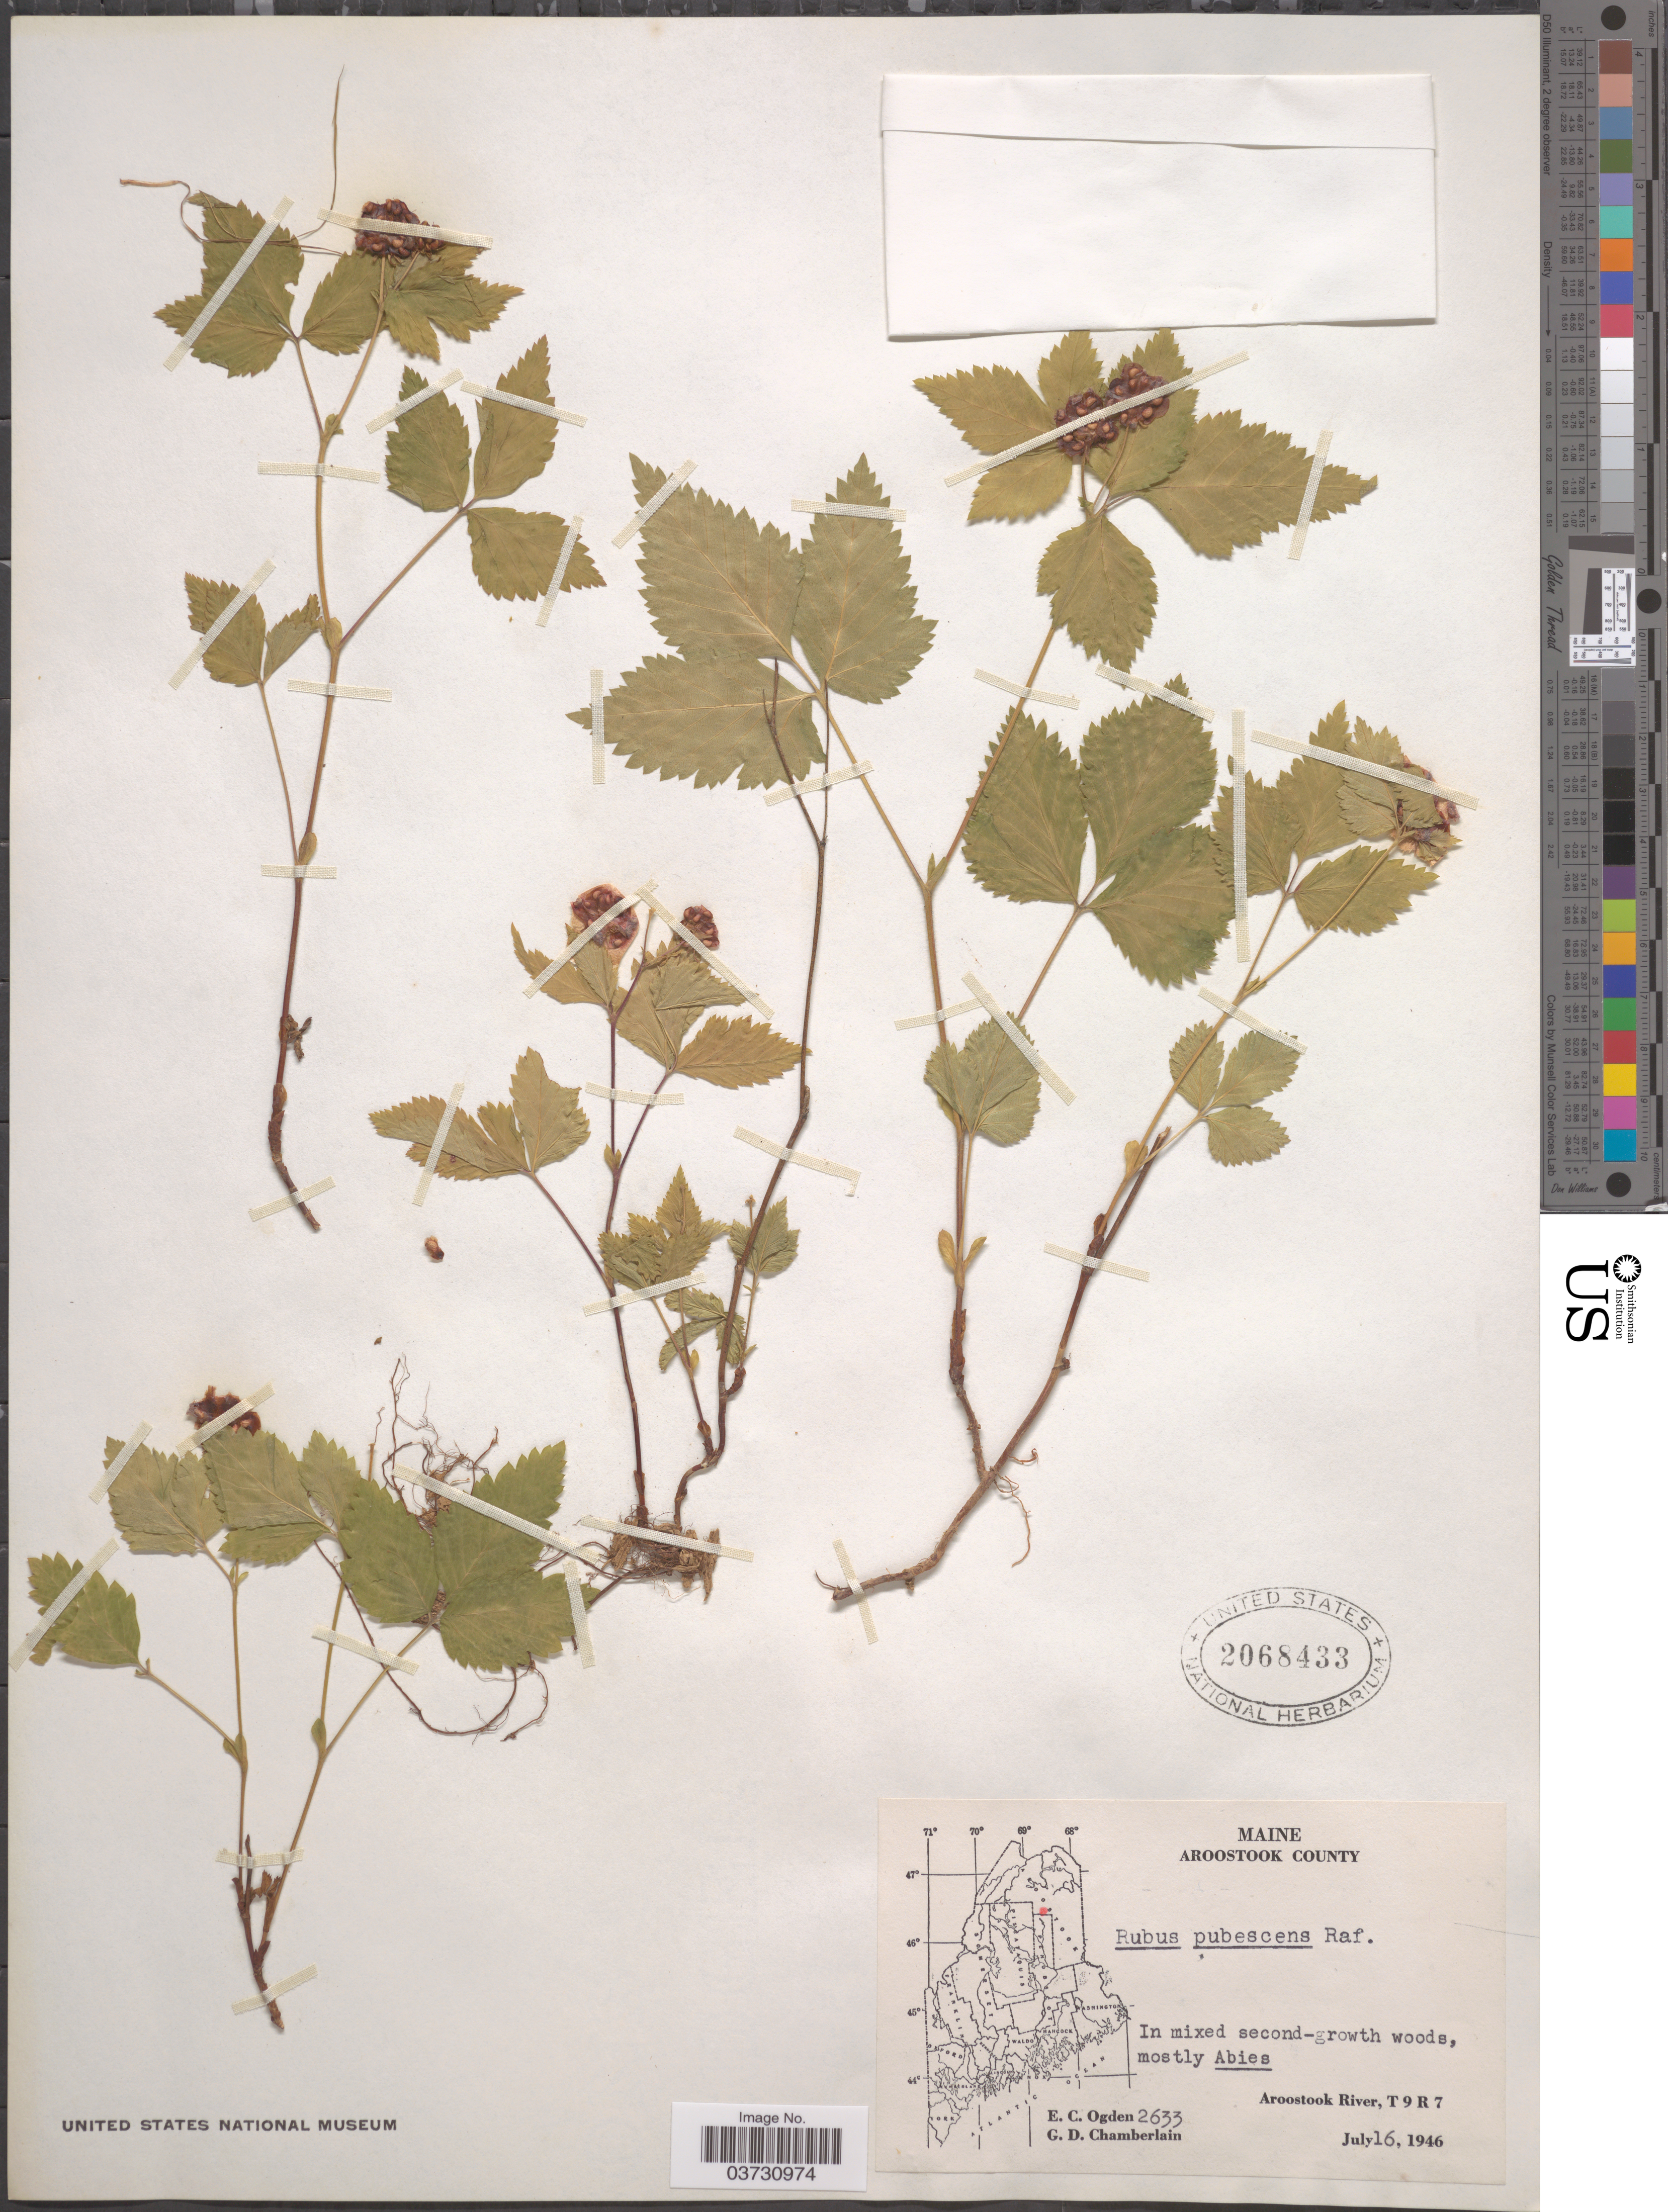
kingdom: Plantae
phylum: Tracheophyta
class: Magnoliopsida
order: Rosales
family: Rosaceae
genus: Rubus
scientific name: Rubus pubescens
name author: Raf.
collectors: E. Ogden & G. D. Chamberlain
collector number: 2633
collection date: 1946-07-16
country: United States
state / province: Maine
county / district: Aroostook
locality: Aroostook River, T 9 R 7.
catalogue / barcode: US 2068433